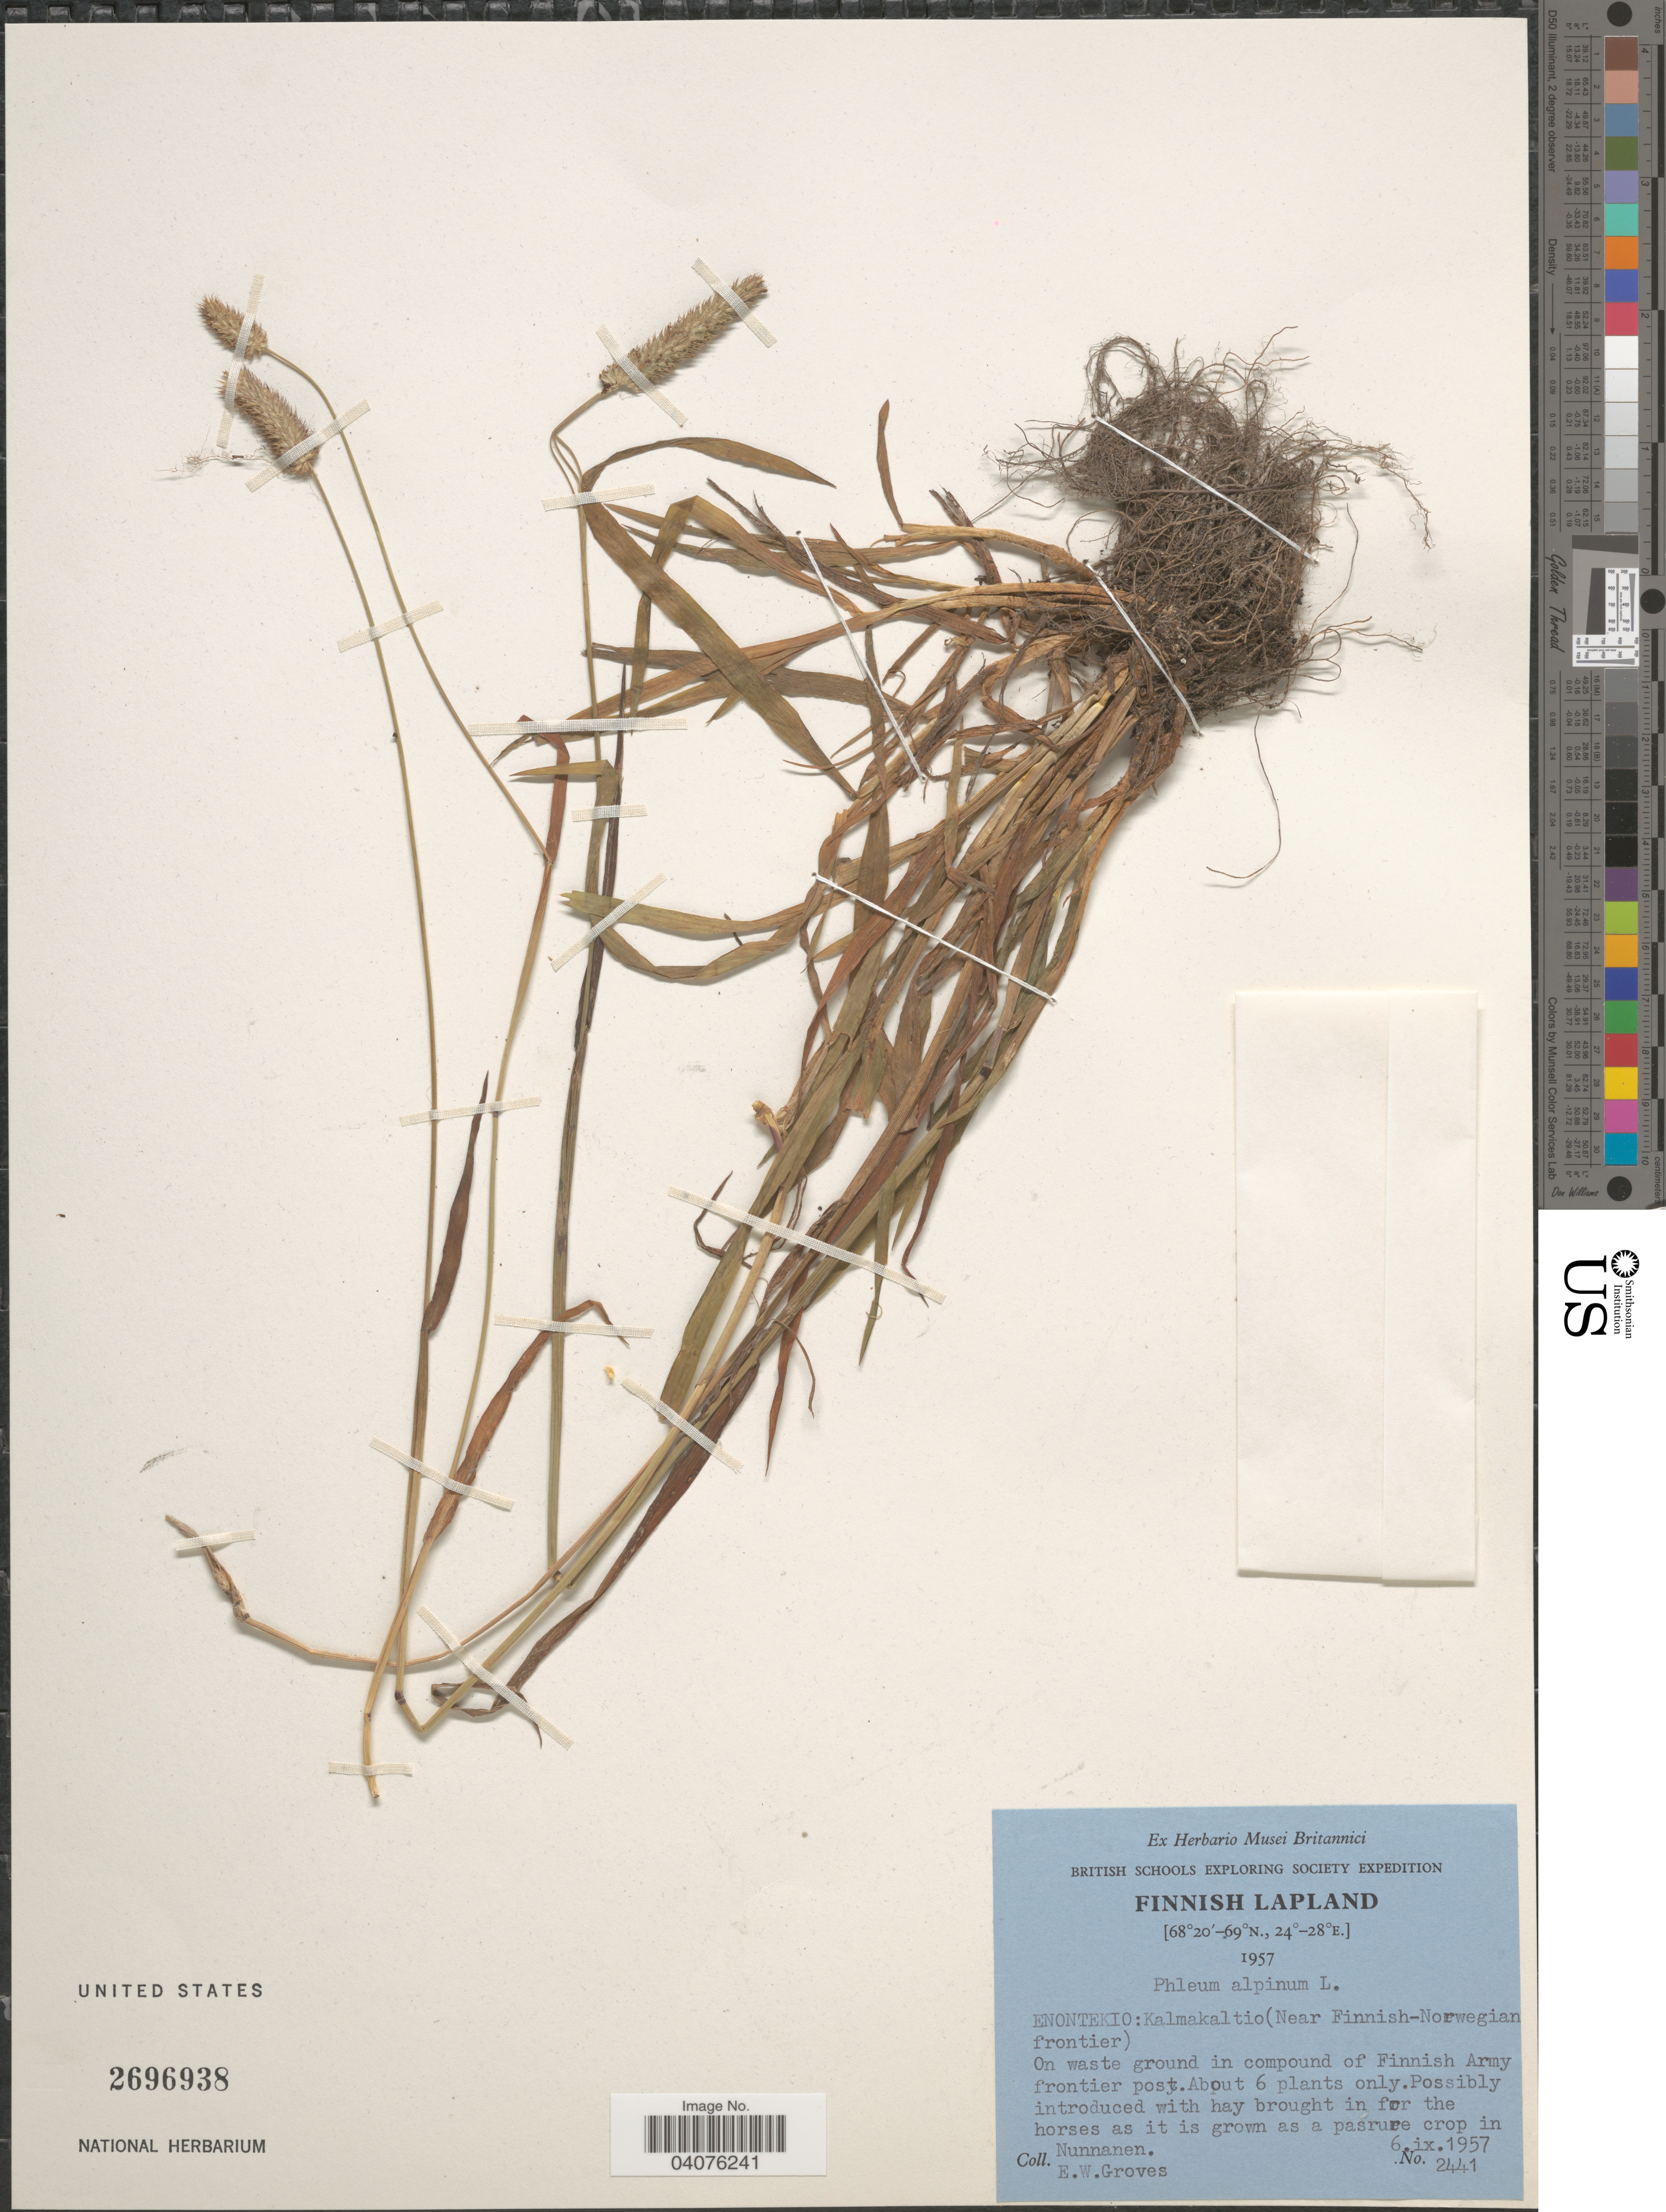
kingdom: Plantae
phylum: Tracheophyta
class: Liliopsida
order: Poales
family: Poaceae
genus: Phleum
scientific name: Phleum alpinum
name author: L.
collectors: E. Groves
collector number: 2441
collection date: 1957-09-06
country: Finland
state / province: Lappi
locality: British Schools Exploring Society Expedition. Finnish Lapland. Enontekio: Kalmakaltio (Near Finnish-Norwegian frontier). On waste ground in compound of Finnish Army frontier post.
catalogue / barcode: US 2696938